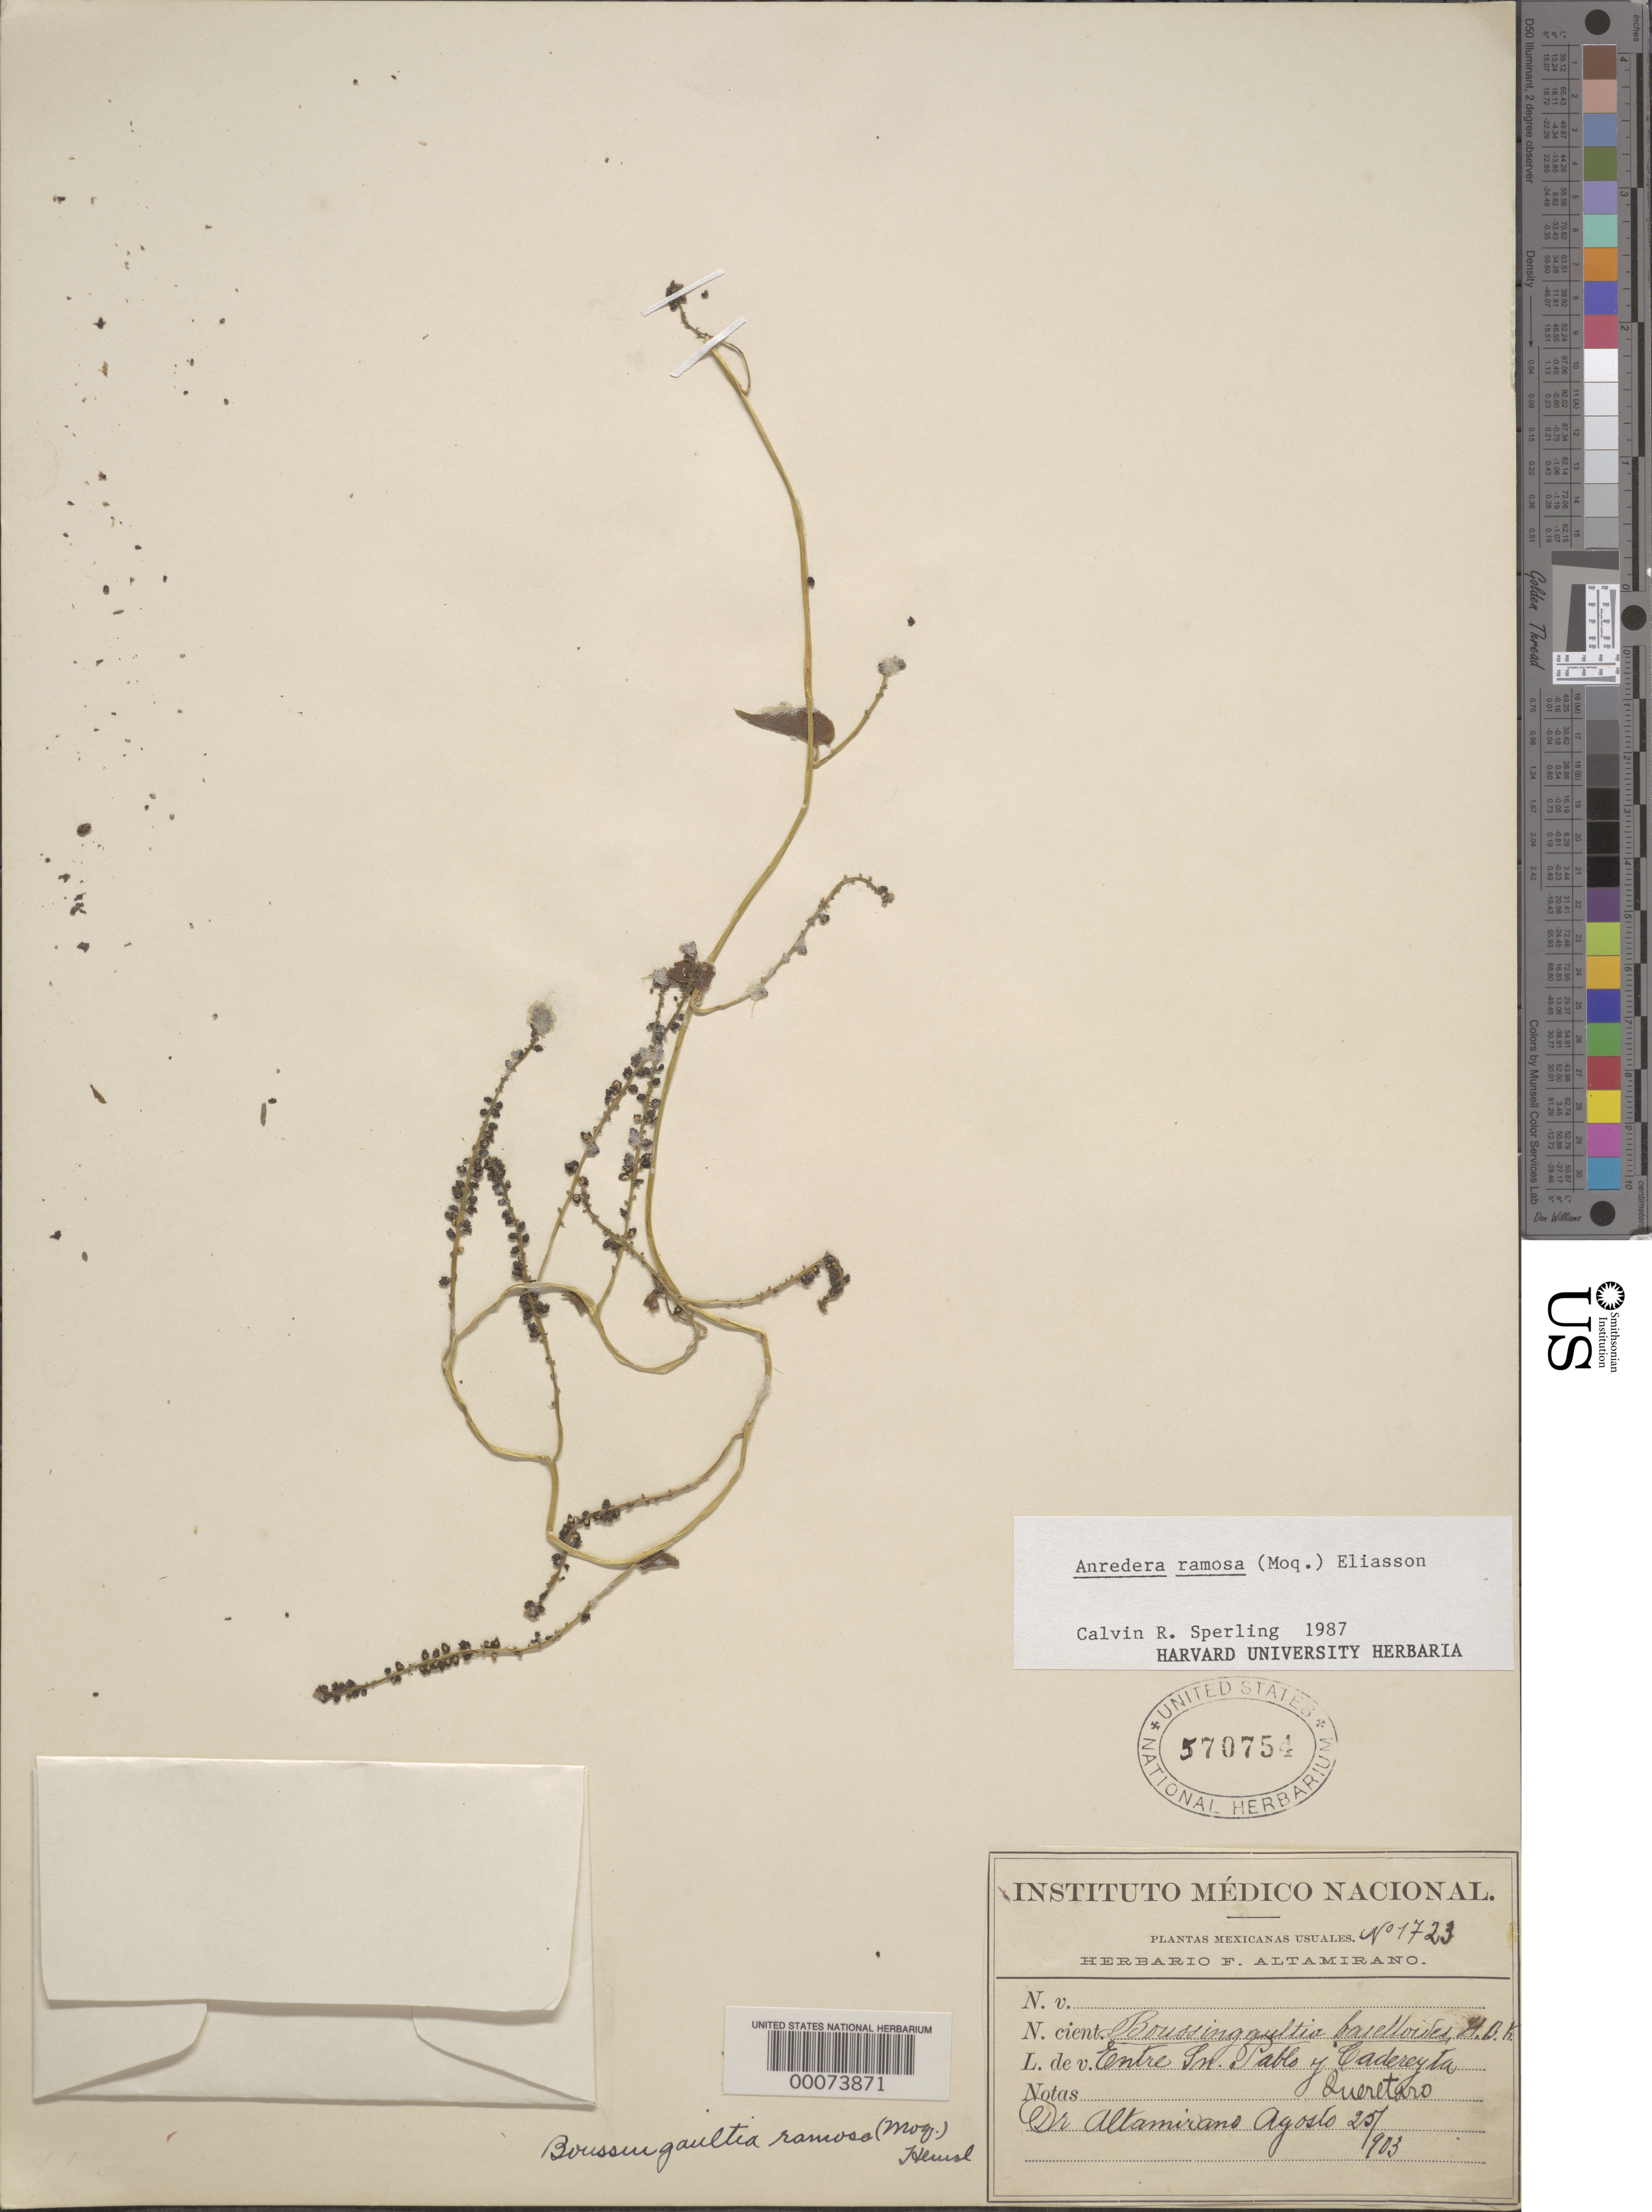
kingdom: Plantae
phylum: Tracheophyta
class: Magnoliopsida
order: Caryophyllales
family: Basellaceae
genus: Anredera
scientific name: Anredera ramosa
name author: (Moq.) Eliasson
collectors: A. Agosto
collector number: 1723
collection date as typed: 05 -- 1903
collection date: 1903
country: Mexico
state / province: Querétaro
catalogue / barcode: US 570754